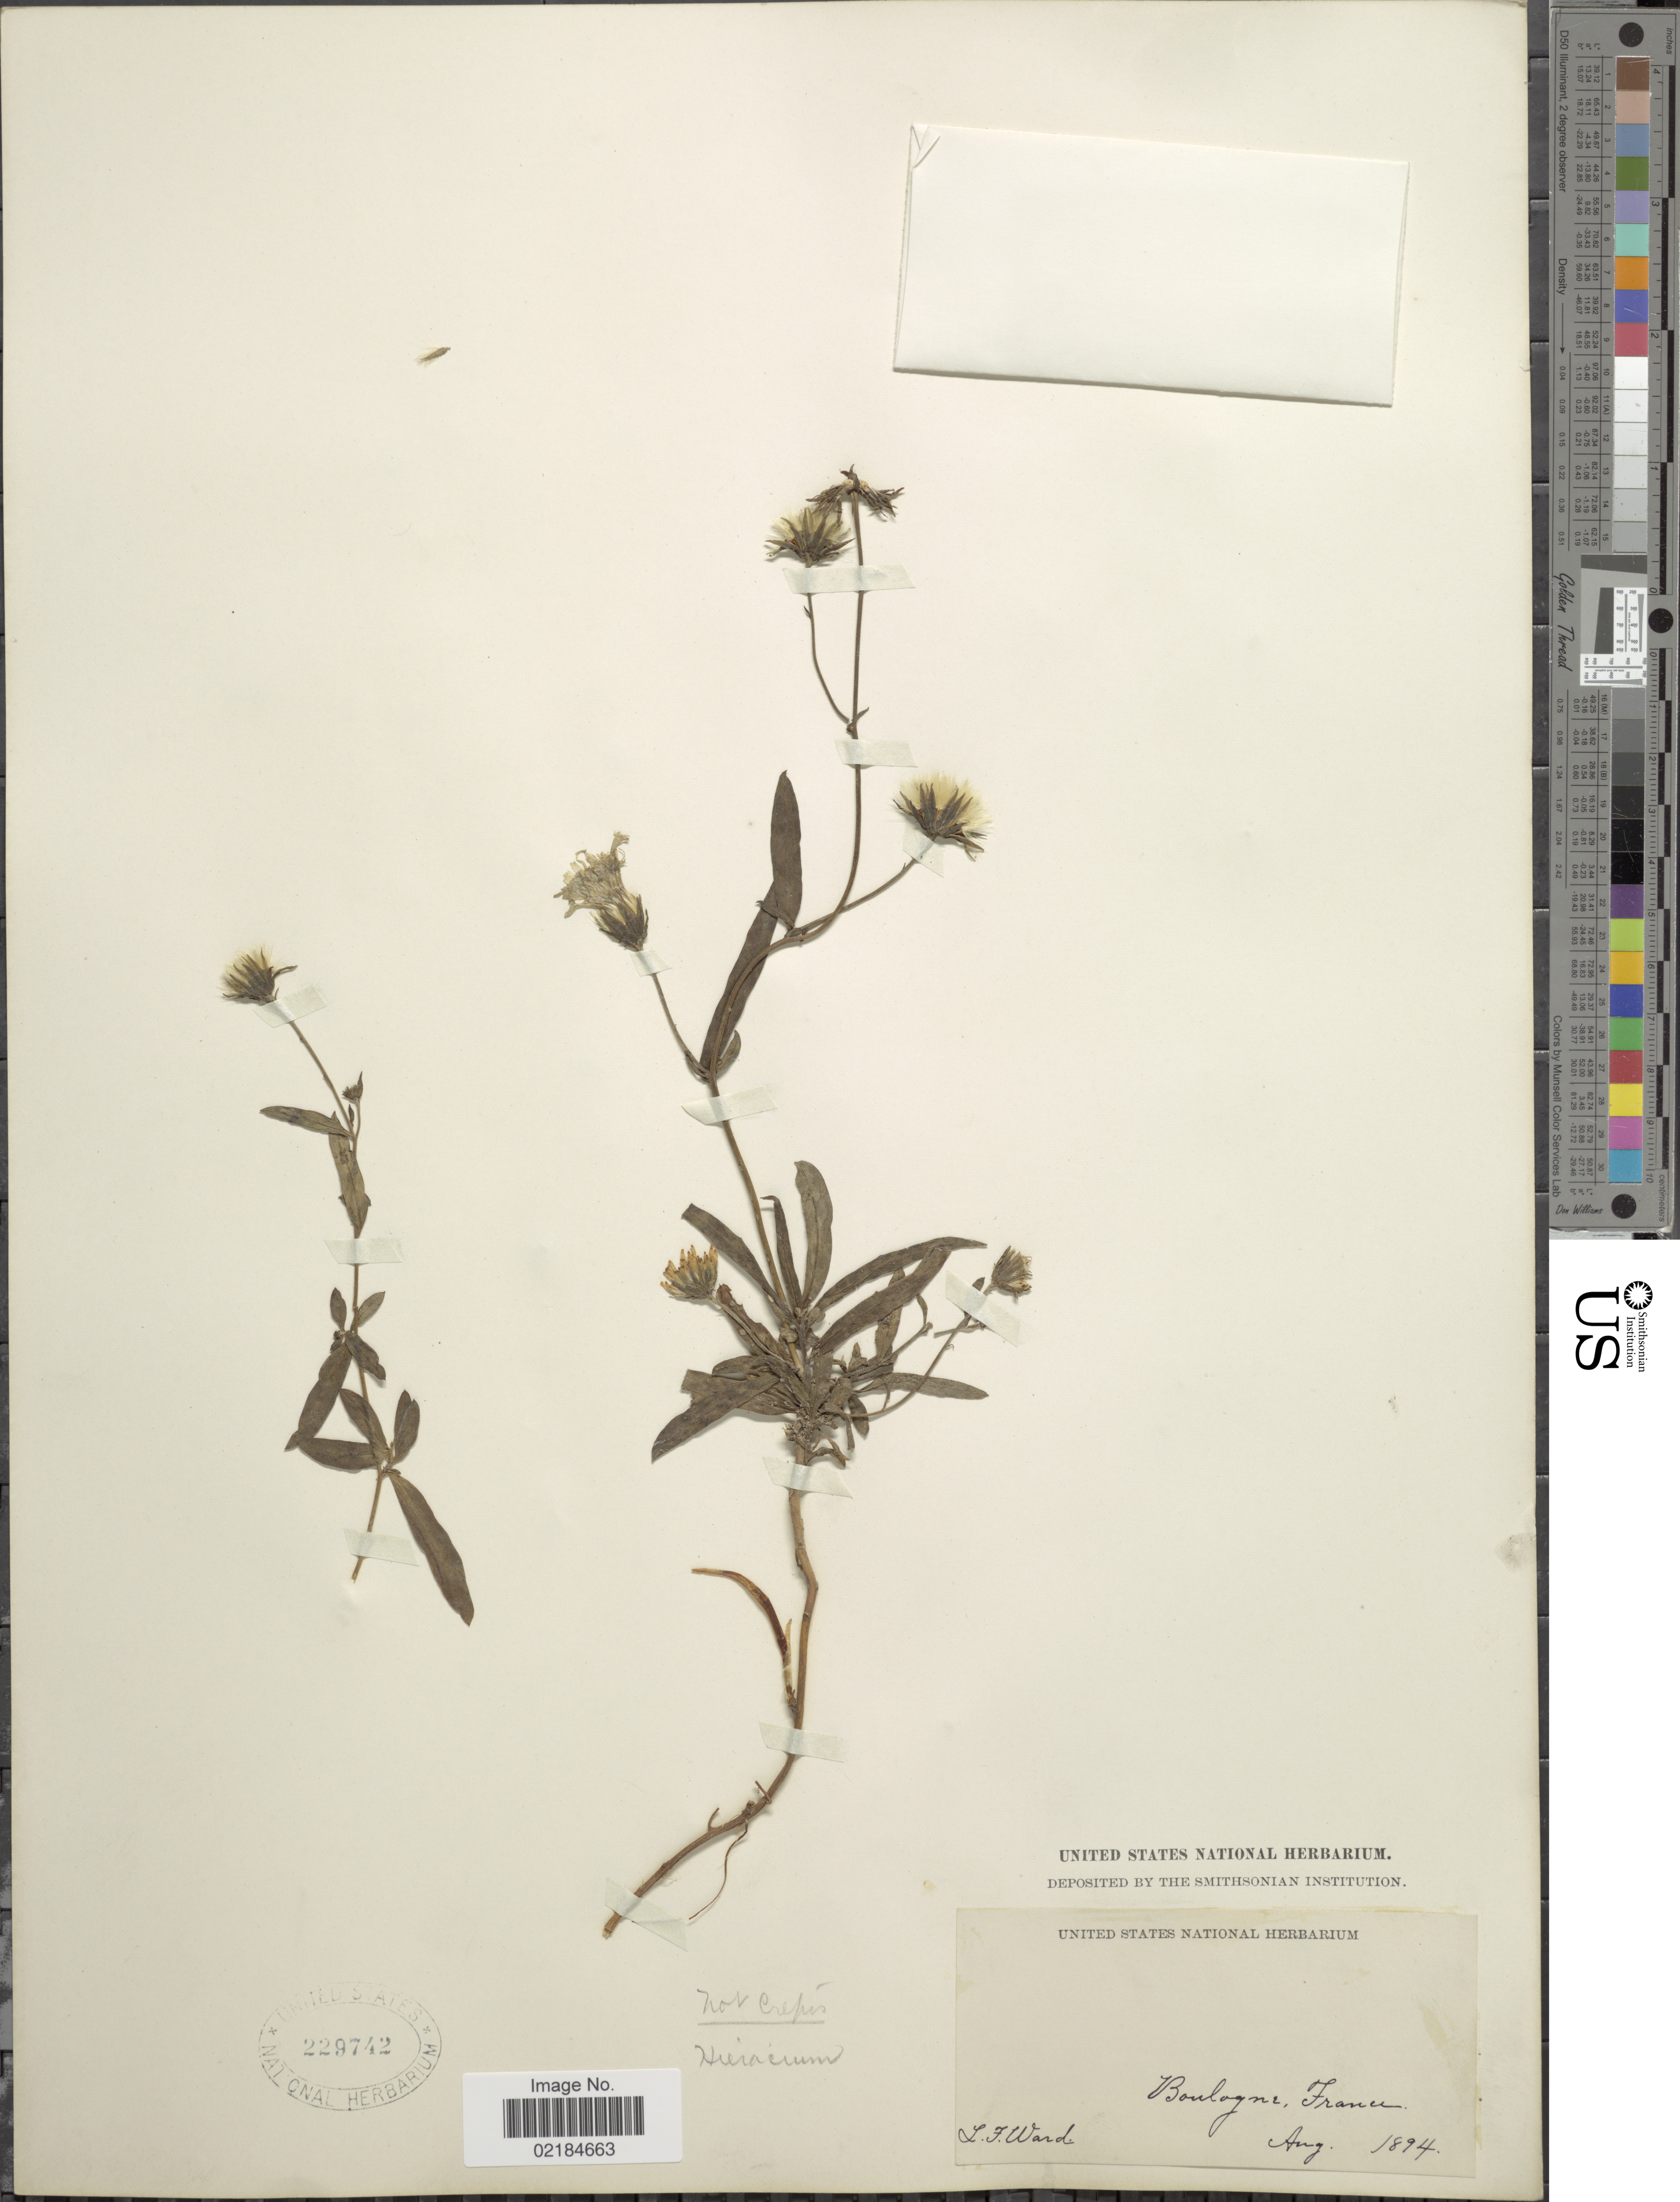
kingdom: Plantae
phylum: Tracheophyta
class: Magnoliopsida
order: Asterales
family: Asteraceae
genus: Hieracium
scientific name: Hieracium repandulare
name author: Druce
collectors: L. Ward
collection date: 1894-08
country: France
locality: Boulogne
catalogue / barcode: US 229742